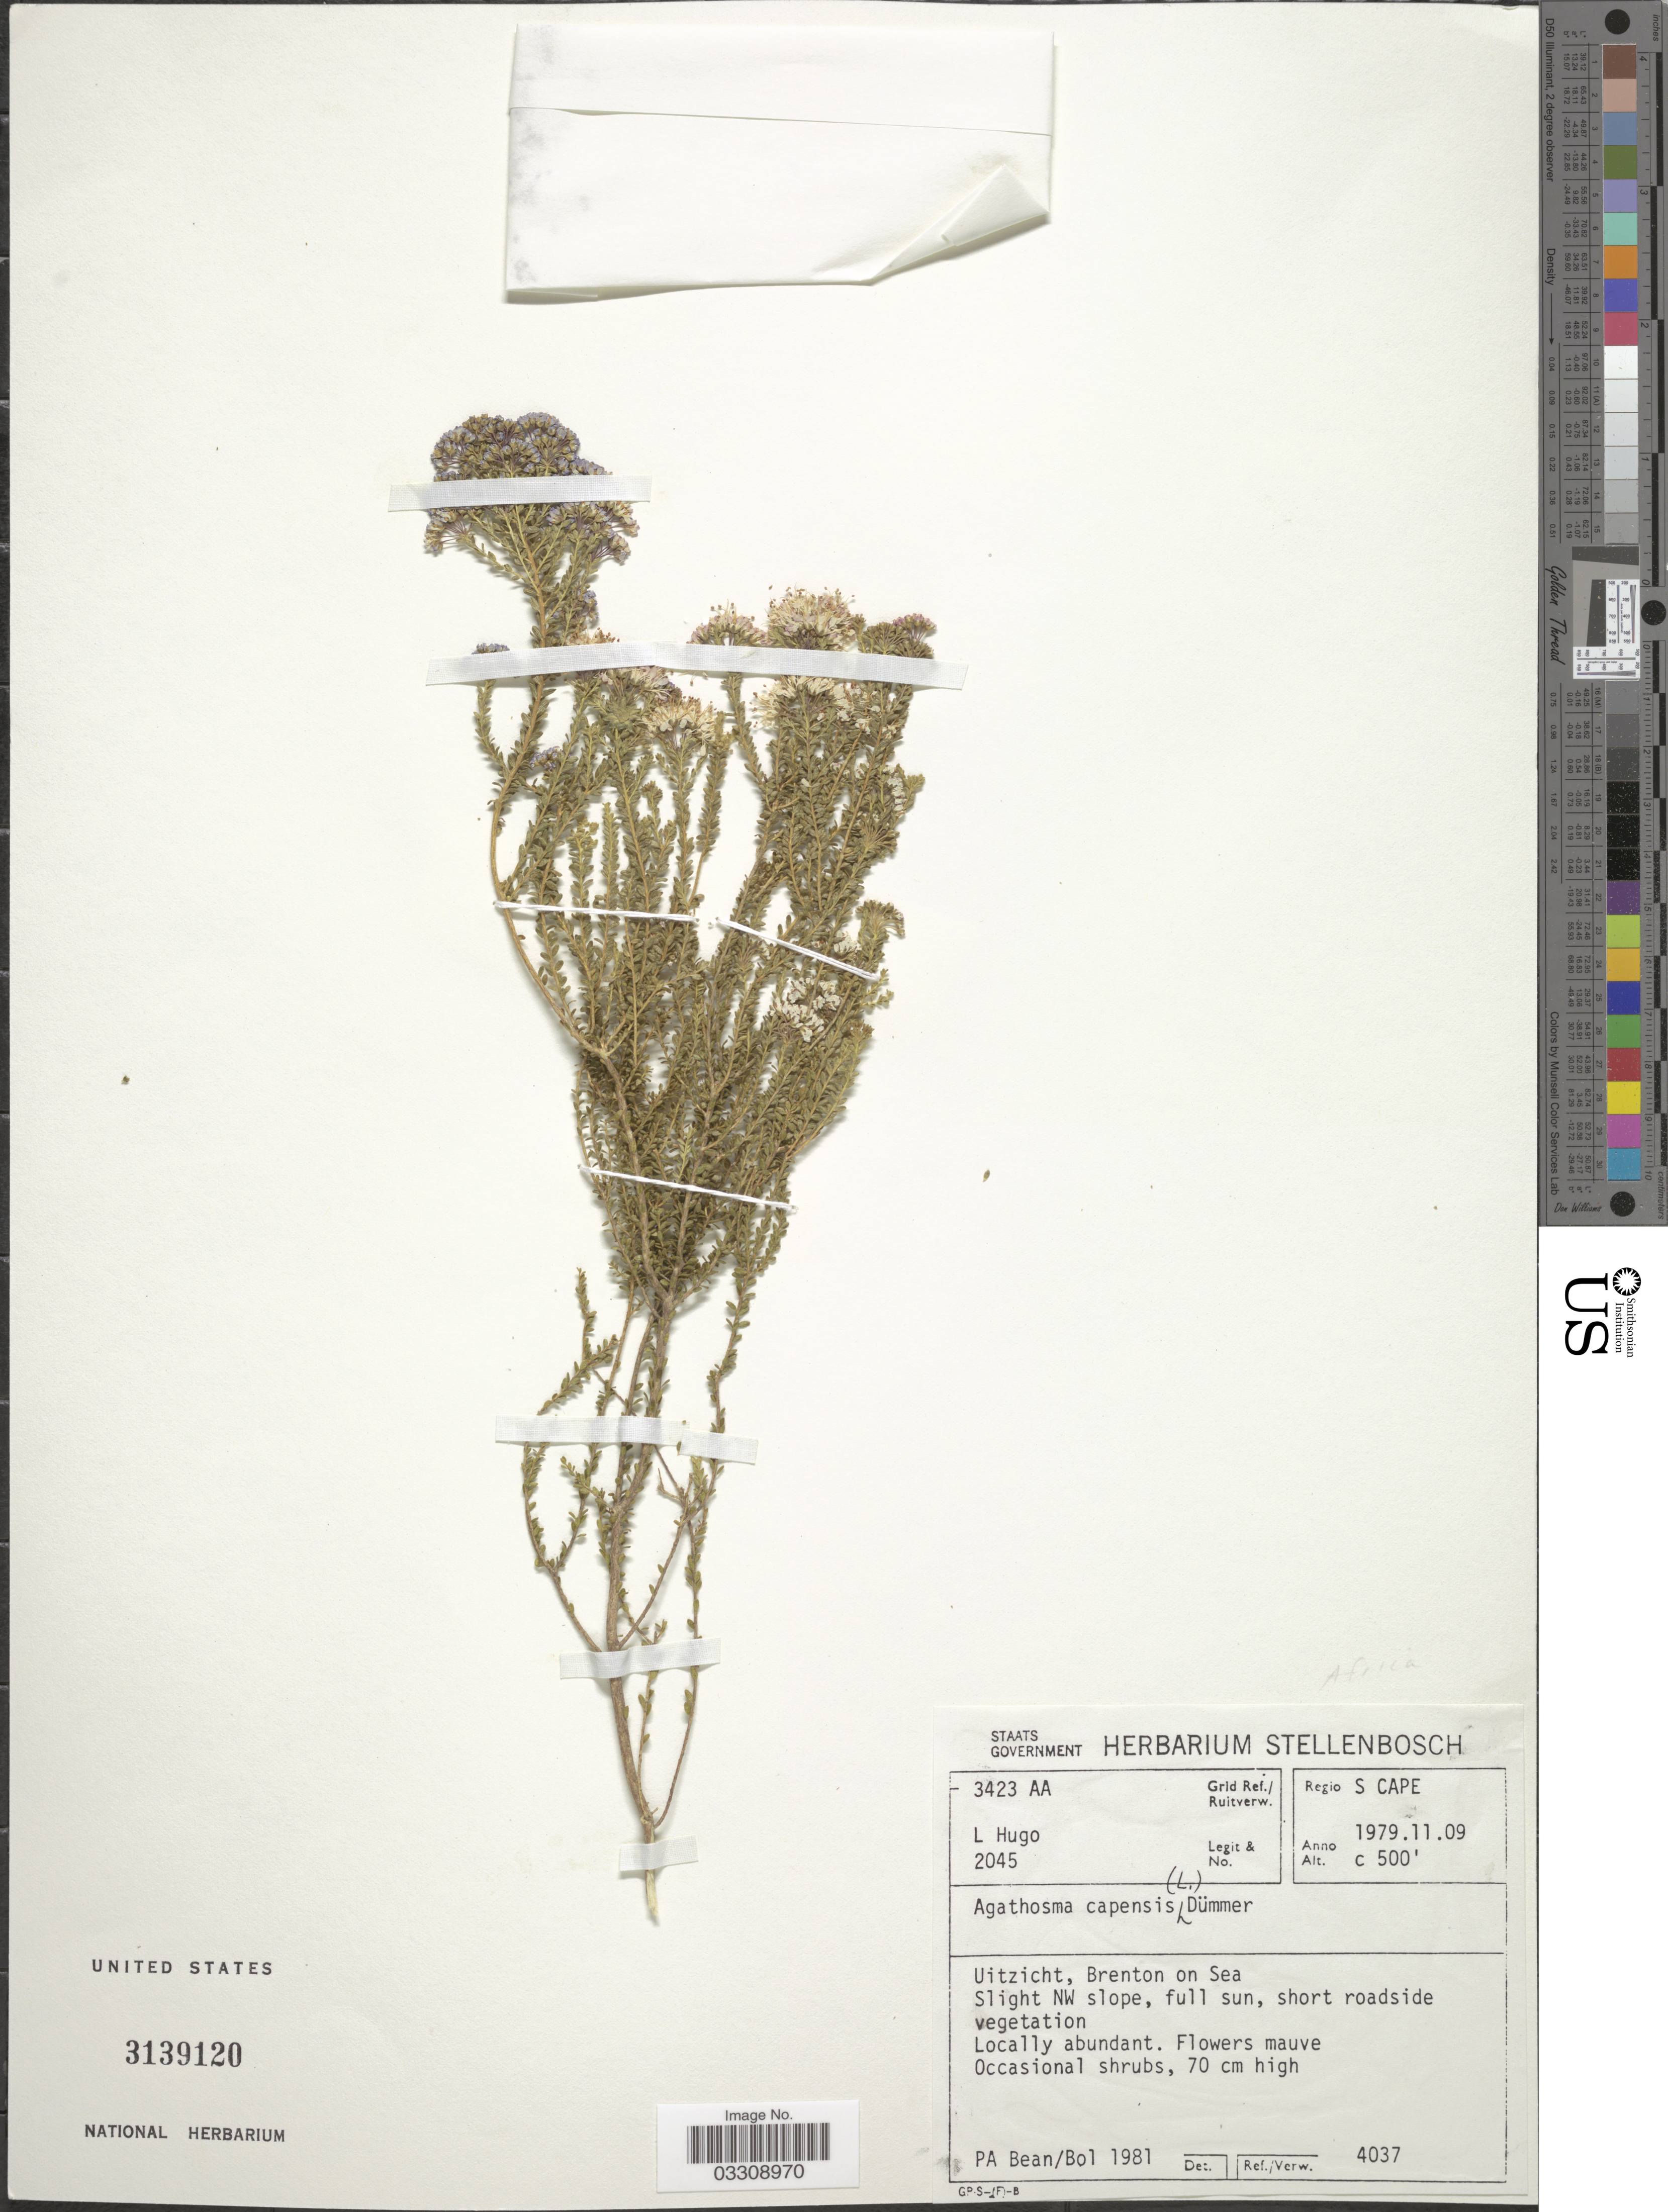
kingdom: Plantae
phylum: Tracheophyta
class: Magnoliopsida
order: Sapindales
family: Rutaceae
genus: Agathosma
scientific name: Agathosma capensis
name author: (L.) Dümmer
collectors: L. Hugo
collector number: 2045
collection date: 1979-11-09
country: South Africa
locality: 3423 AA Grid Ref./ Ruitverw., Regio S Cape, Uitzicht, Brenton on Sea, Slight NW slope.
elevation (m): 152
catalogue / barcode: US 3139120